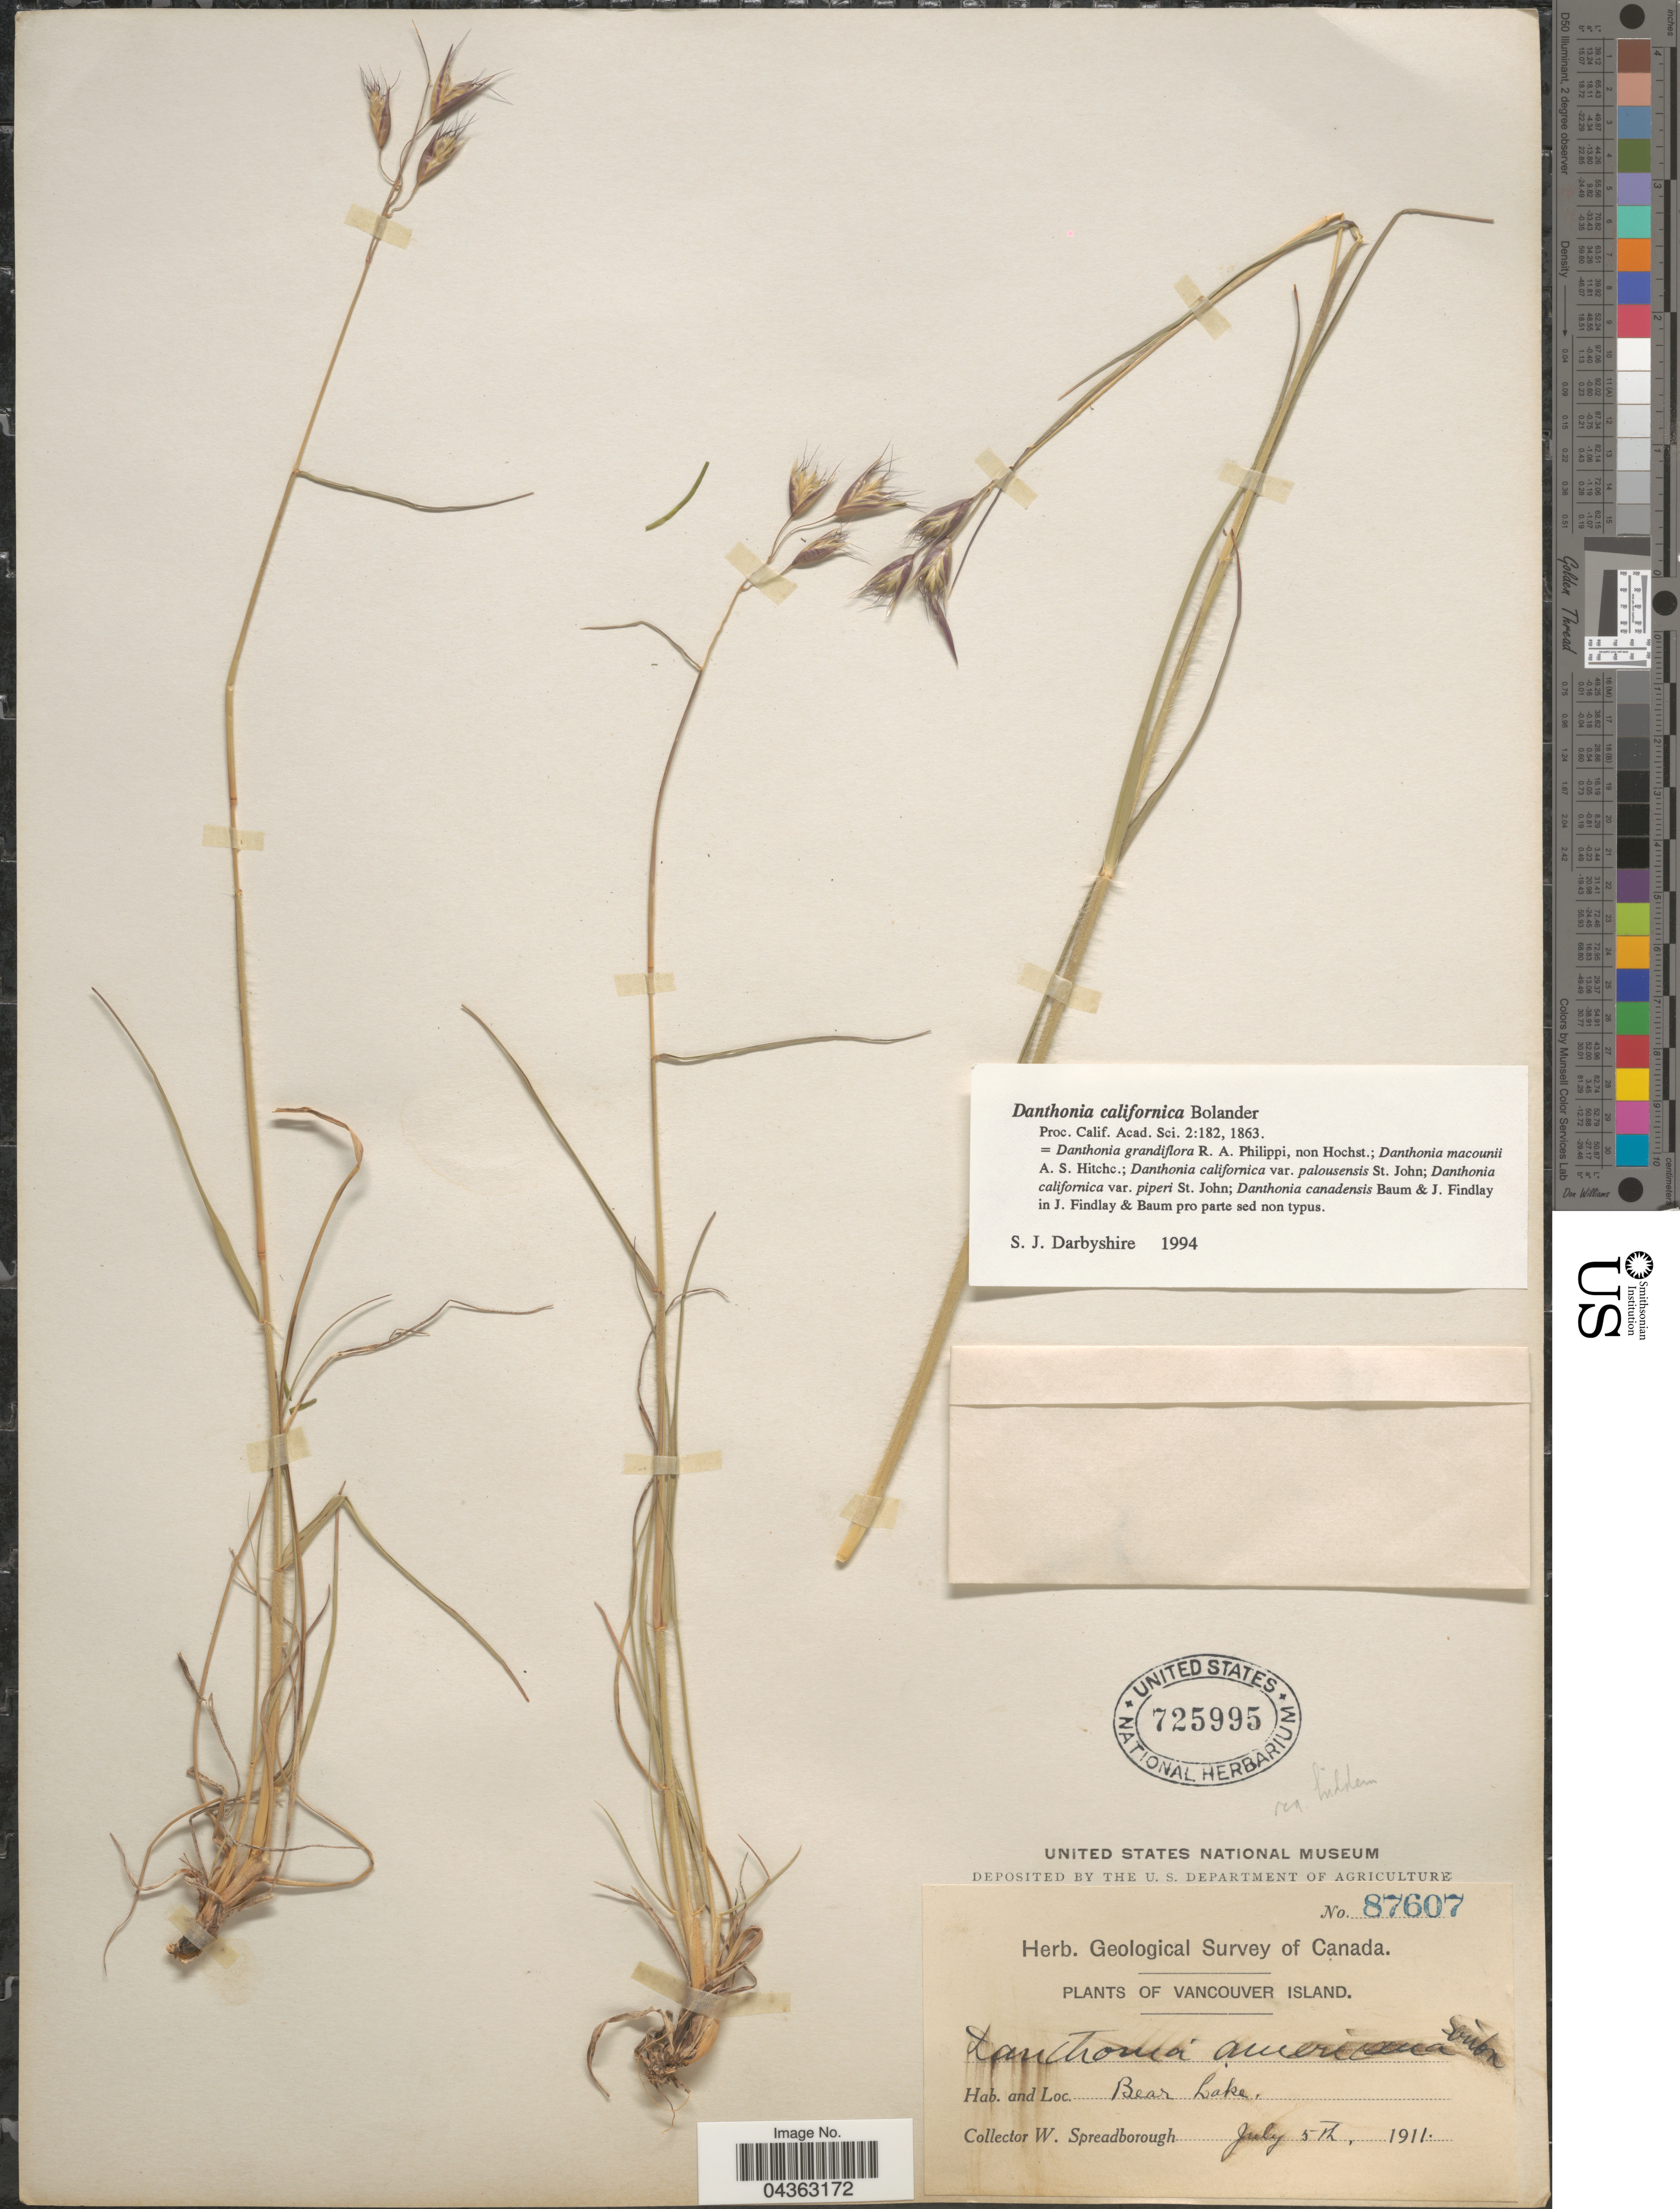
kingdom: Plantae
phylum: Tracheophyta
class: Liliopsida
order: Poales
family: Poaceae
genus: Danthonia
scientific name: Danthonia californica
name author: Bol.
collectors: W. Spreadborough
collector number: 87607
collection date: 1911-07-05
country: Canada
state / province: British Columbia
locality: Geological Survey of Canada. Vancouver Island. Bear Lake.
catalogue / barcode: US 725995